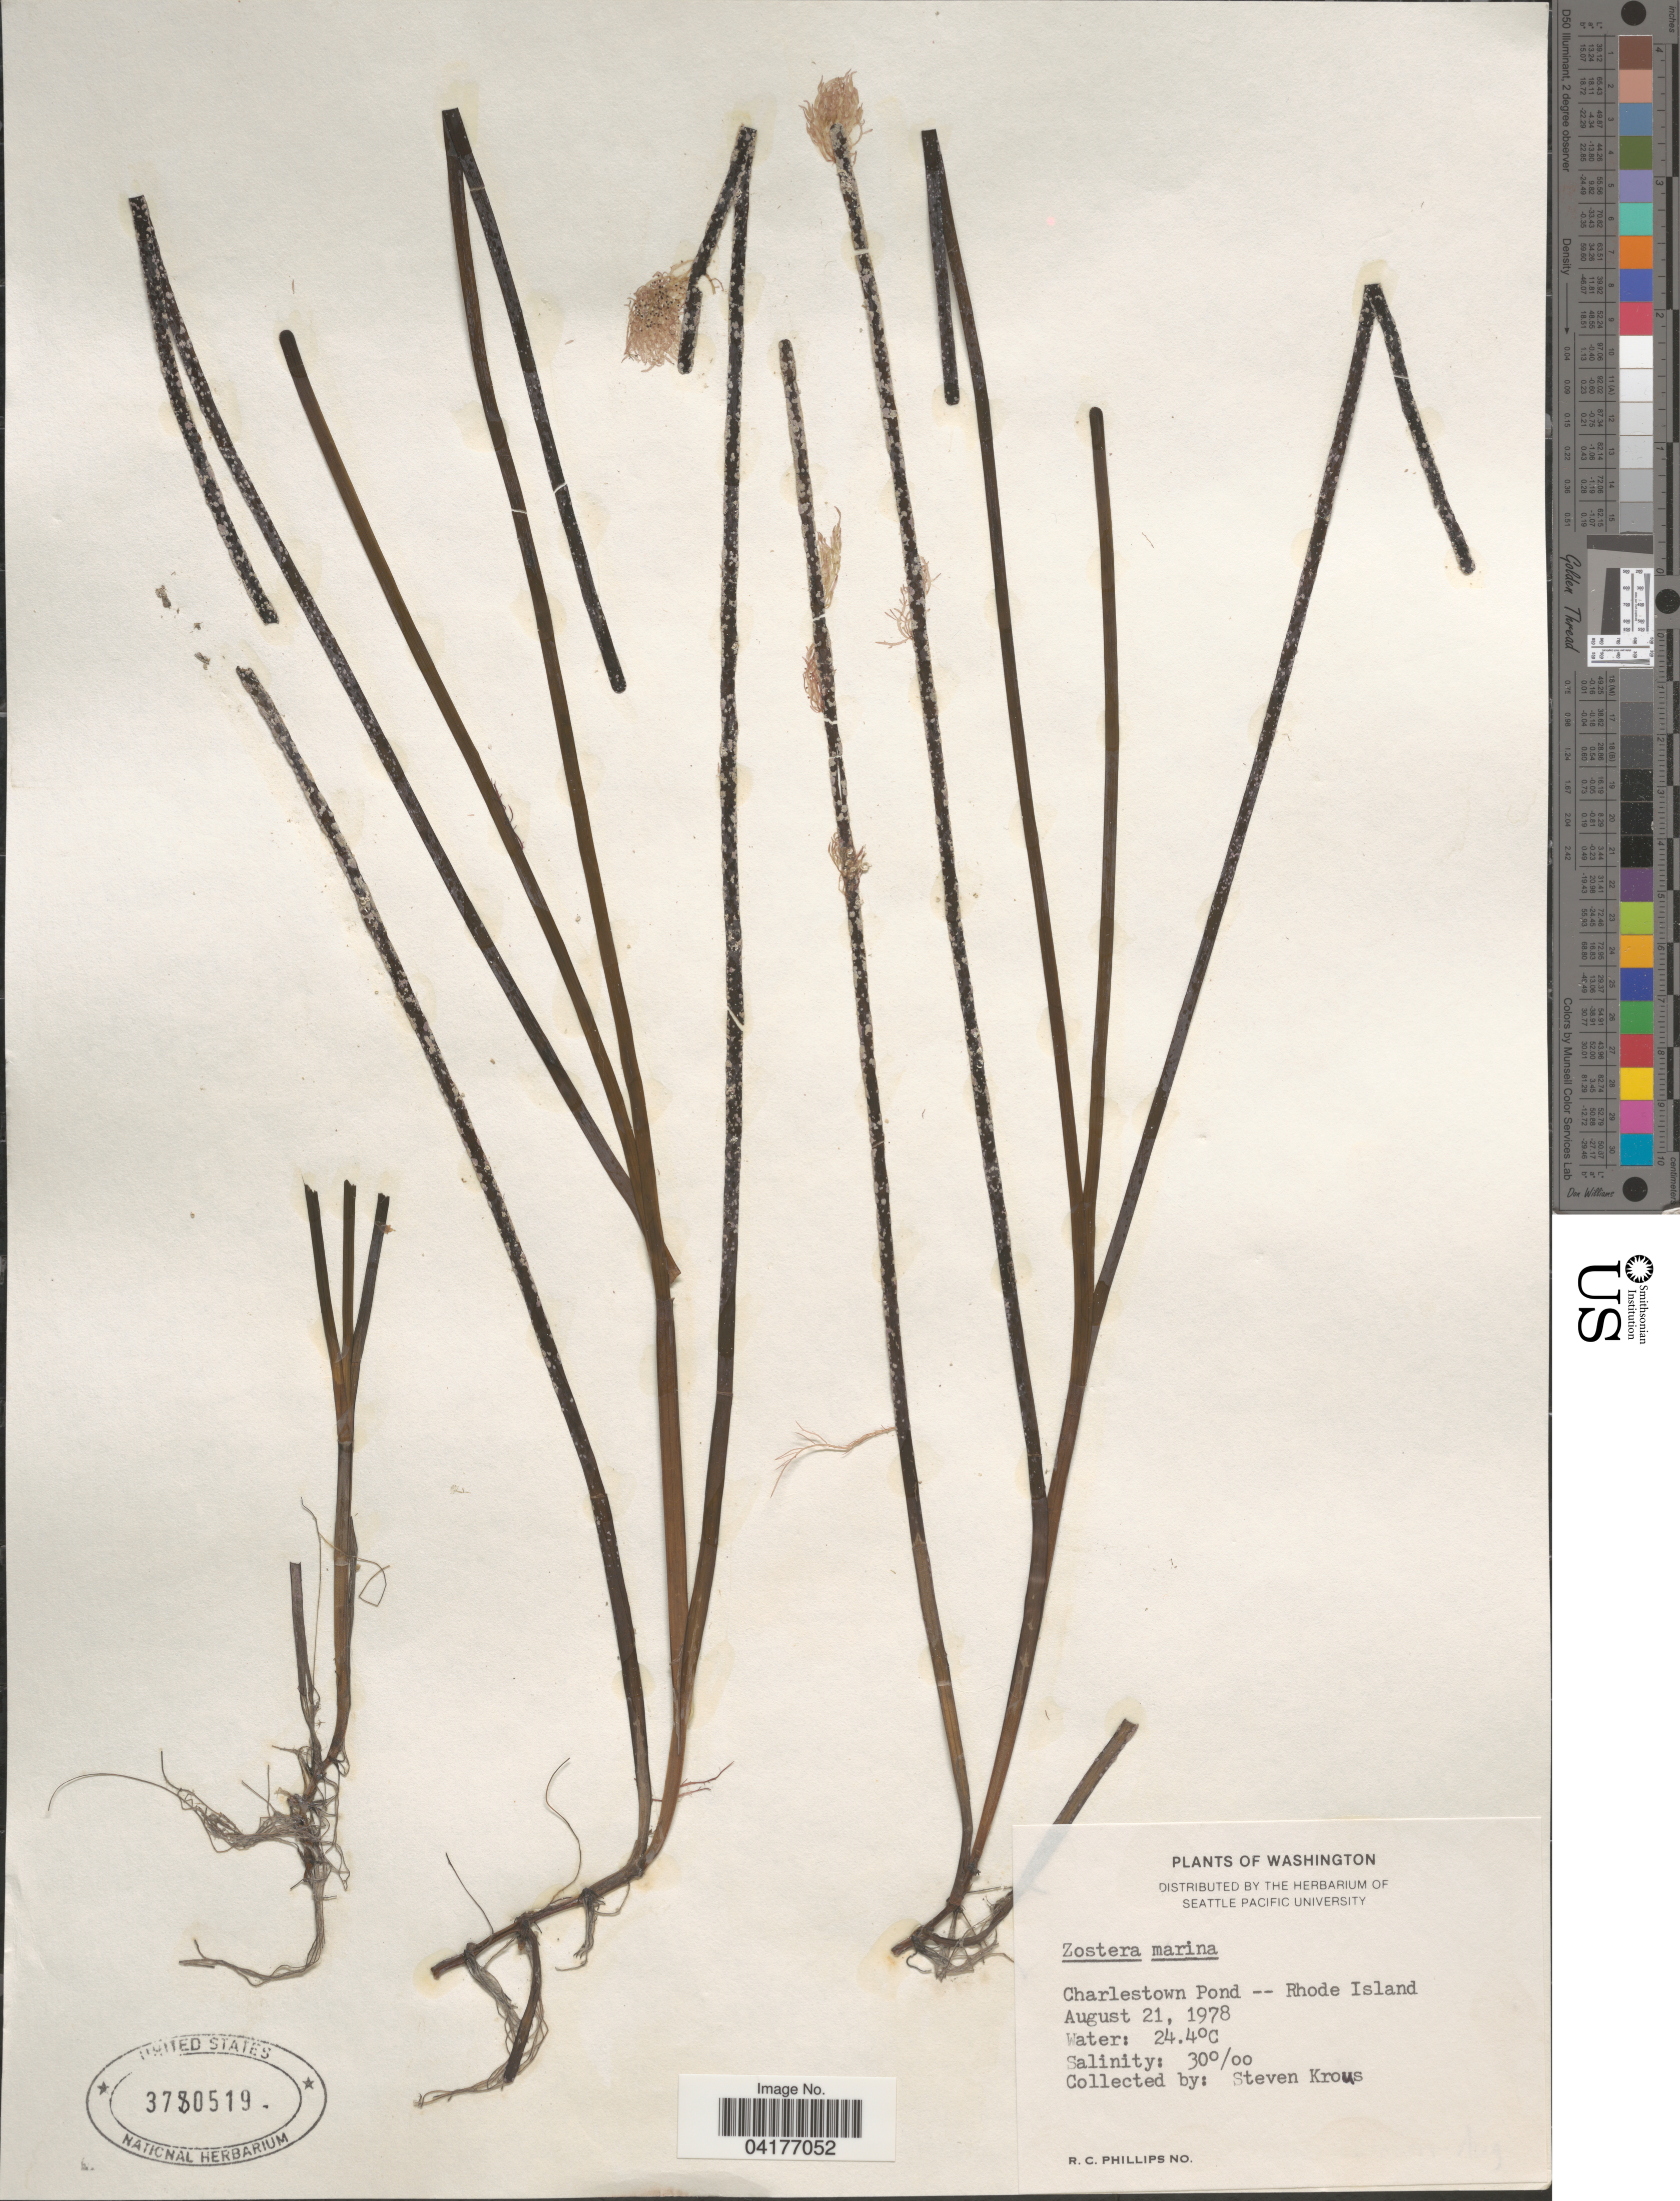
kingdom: Plantae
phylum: Tracheophyta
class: Liliopsida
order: Alismatales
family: Zosteraceae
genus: Zostera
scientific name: Zostera marina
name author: L.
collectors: S. Krous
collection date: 1978-08-21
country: United States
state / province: Rhode Island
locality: Charlestown Pond.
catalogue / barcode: US 3780519